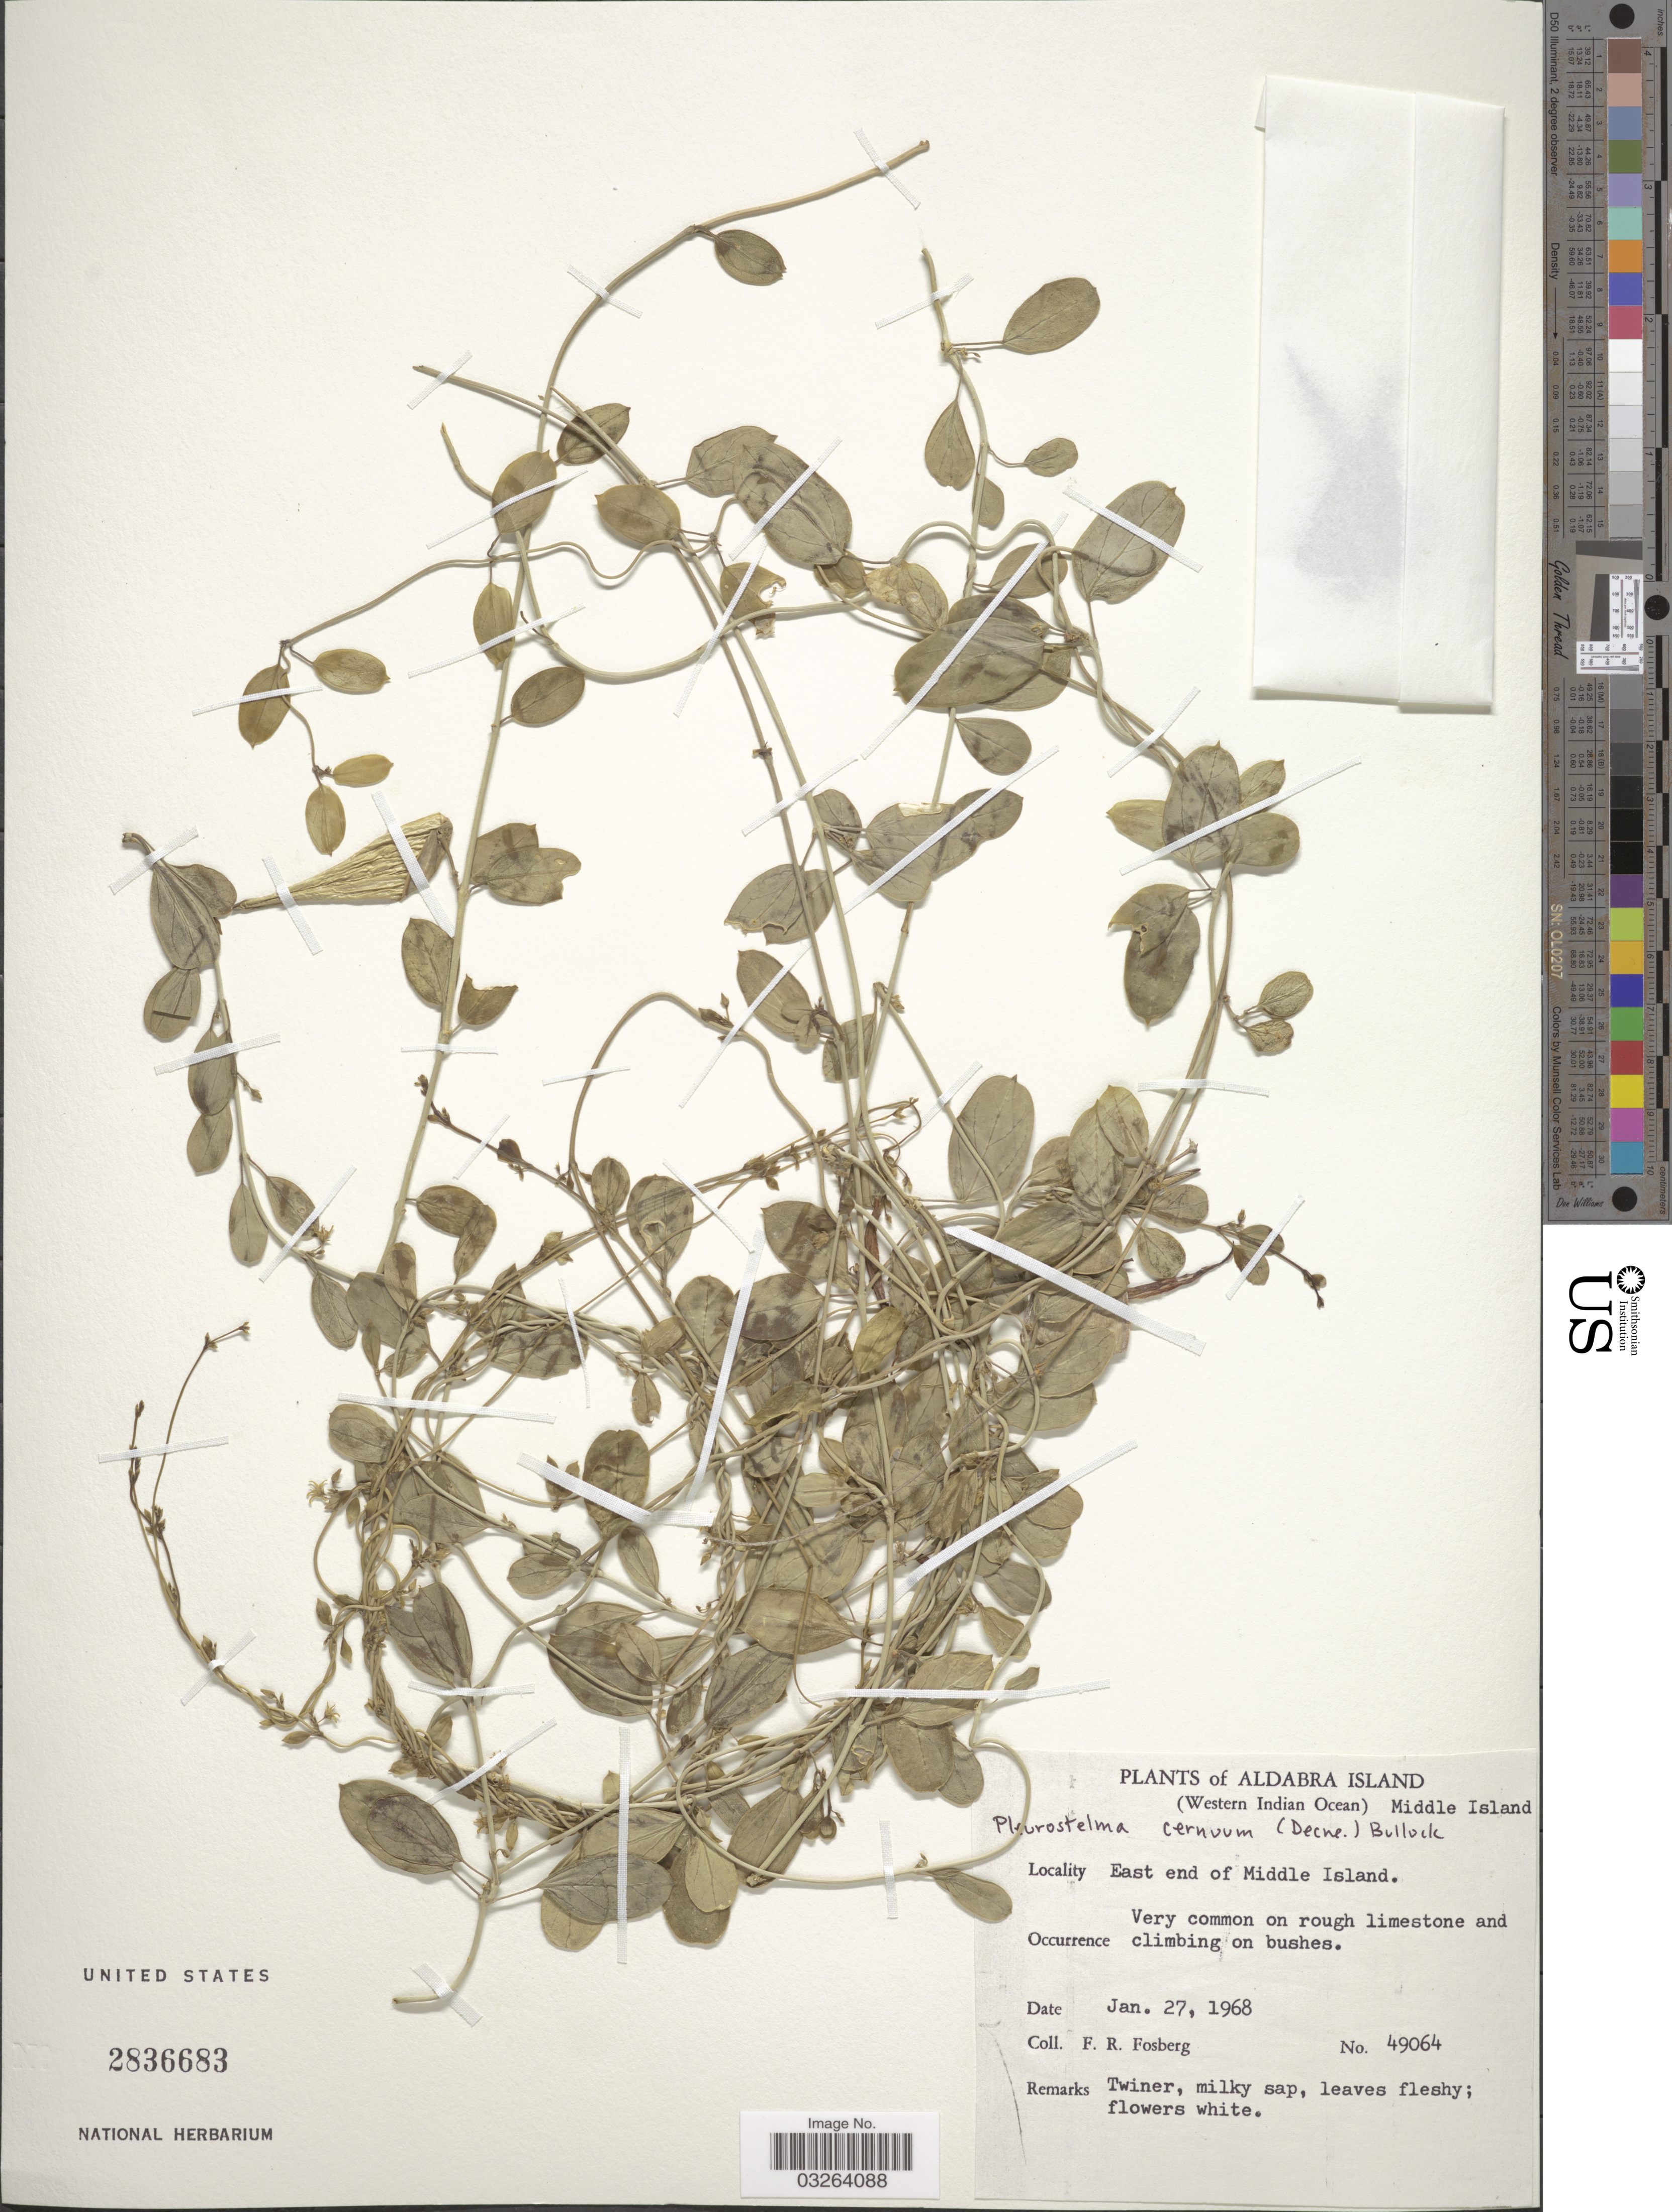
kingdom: Plantae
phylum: Tracheophyta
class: Magnoliopsida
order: Gentianales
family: Apocynaceae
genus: Pleurostelma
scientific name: Pleurostelma cernuum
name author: (Decne.) Bullock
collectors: F. R. Fosberg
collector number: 49064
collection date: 1968-01-27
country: Seychelles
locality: Aldabra Island (Western Indian Ocean) Middle Island. East end of Middle Island.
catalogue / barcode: US 2836683